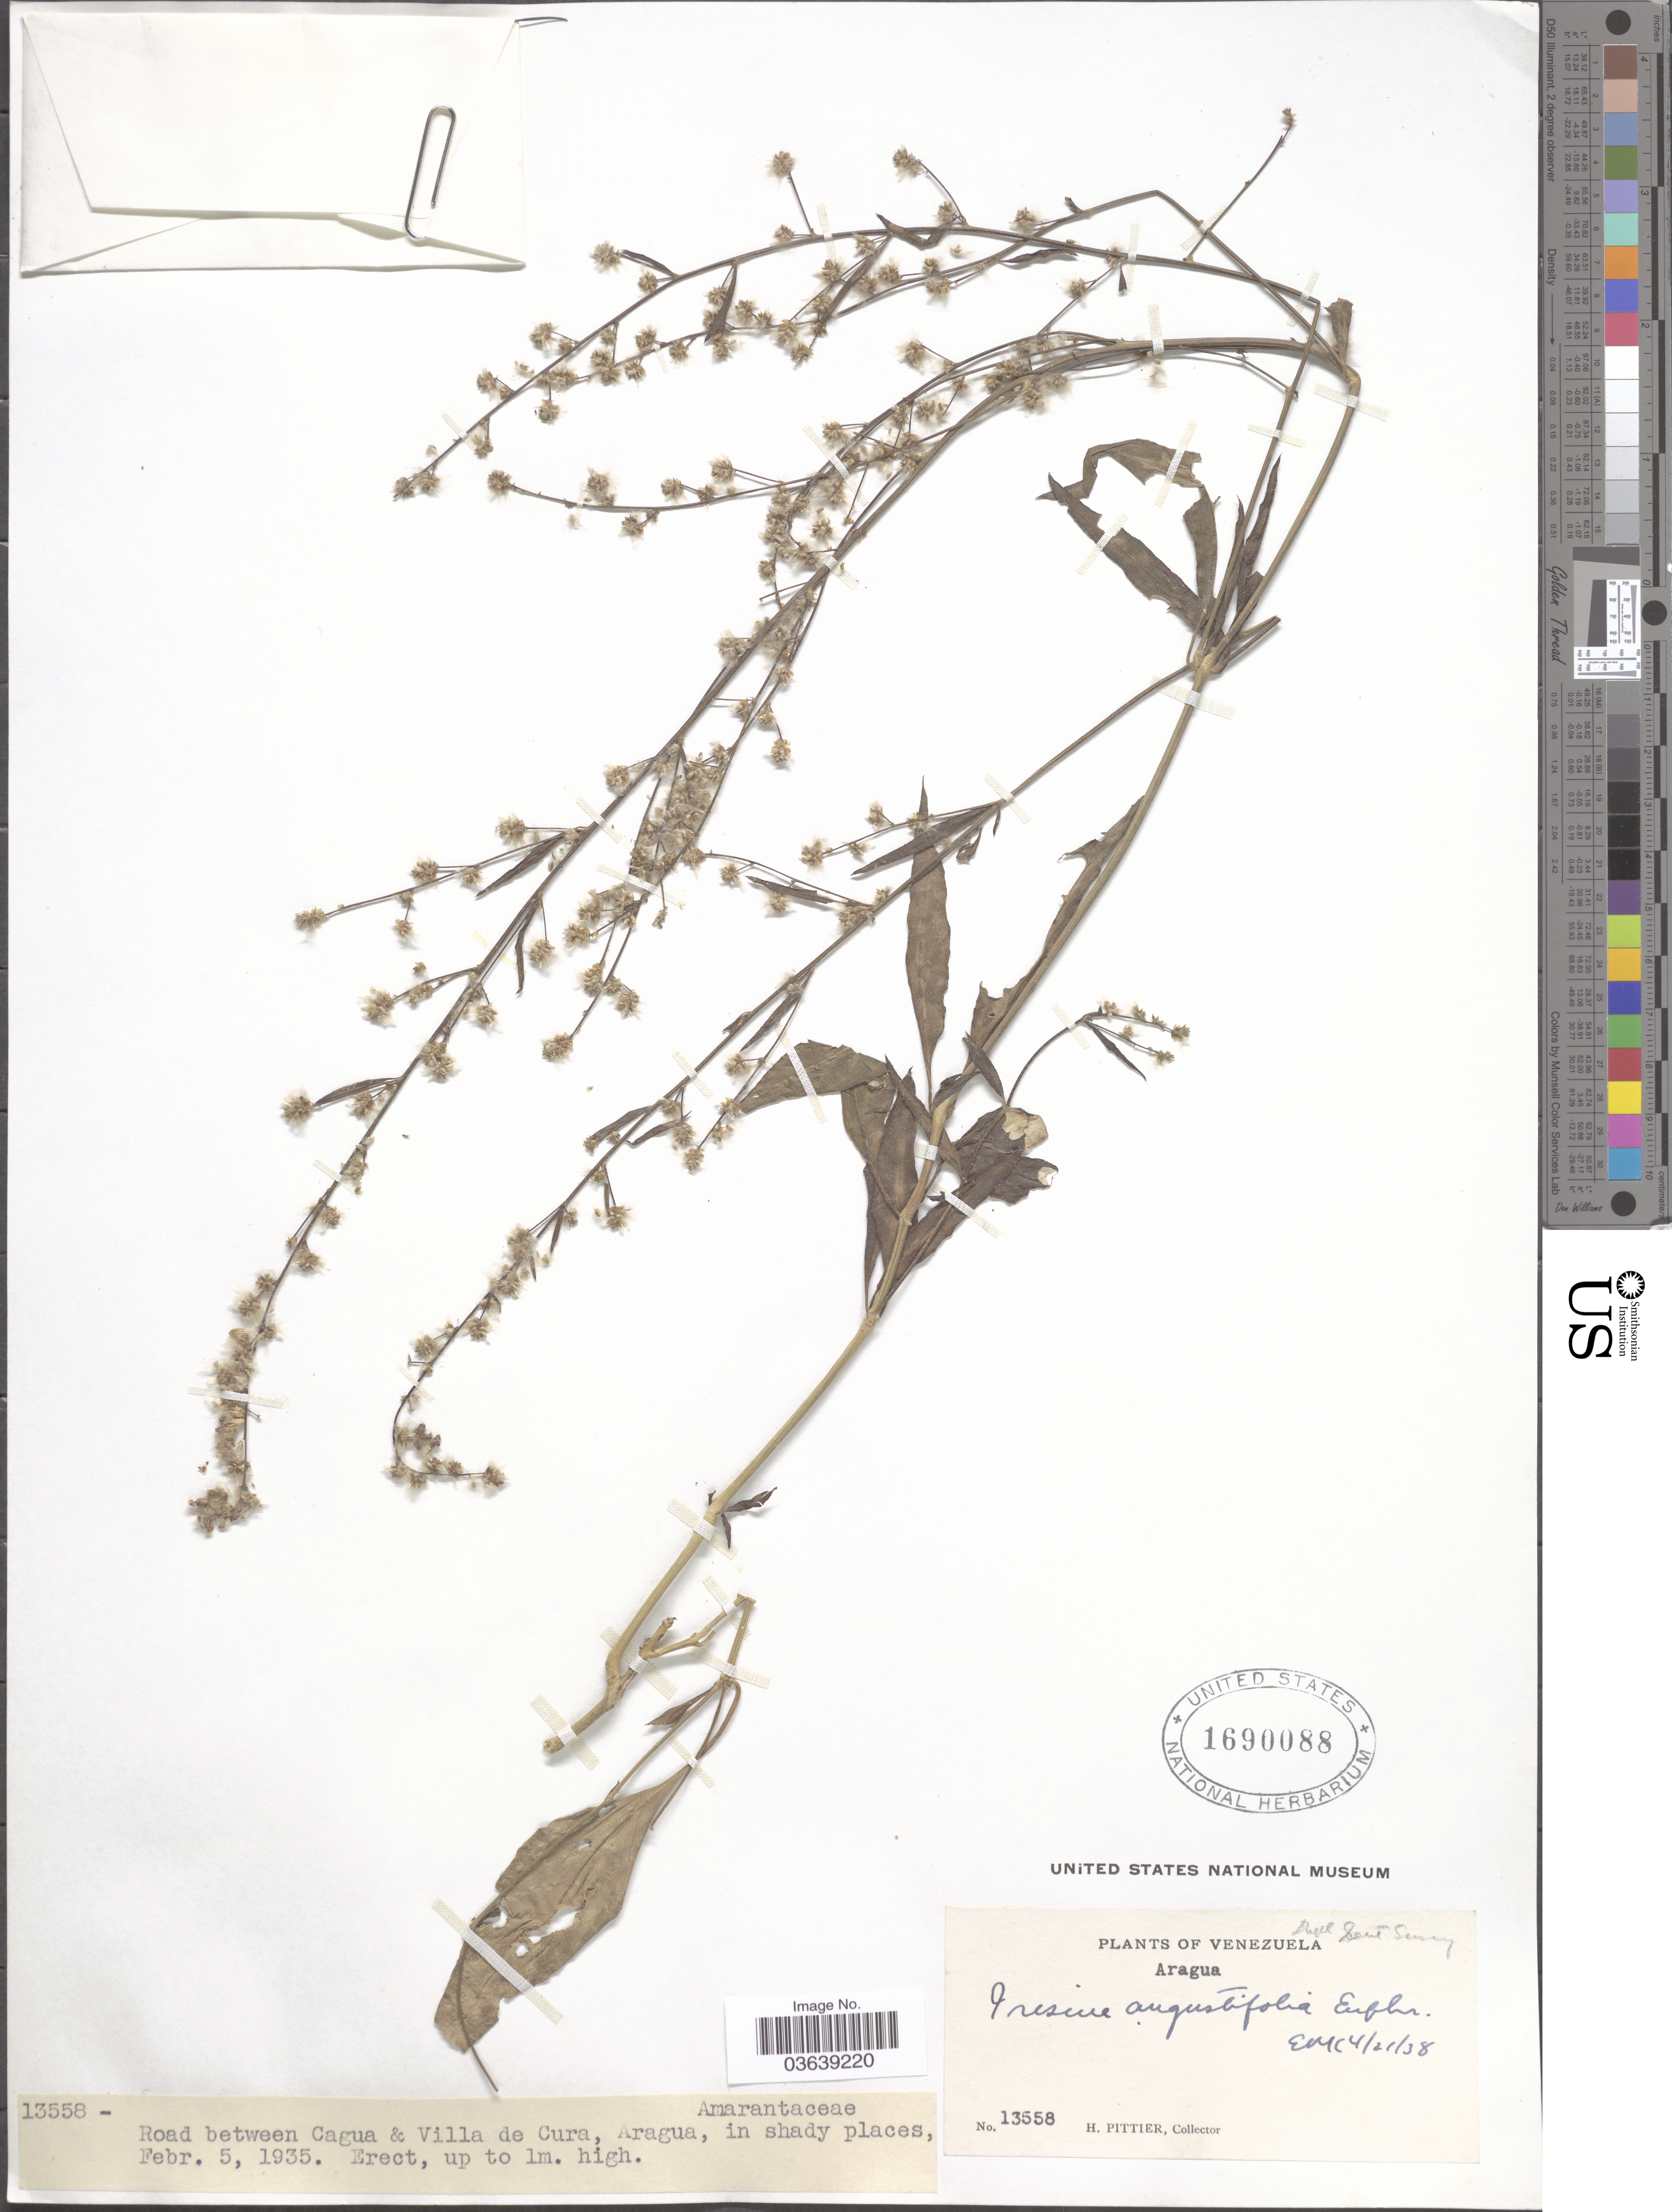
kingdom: Plantae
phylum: Tracheophyta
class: Magnoliopsida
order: Caryophyllales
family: Amaranthaceae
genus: Iresine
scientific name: Iresine angustifolia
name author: Euphrasén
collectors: H. F. Pittier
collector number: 13558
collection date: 1935-02-05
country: Venezuela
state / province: Aragua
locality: Road between Cagua & Villa de Cura.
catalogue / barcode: US 1690088